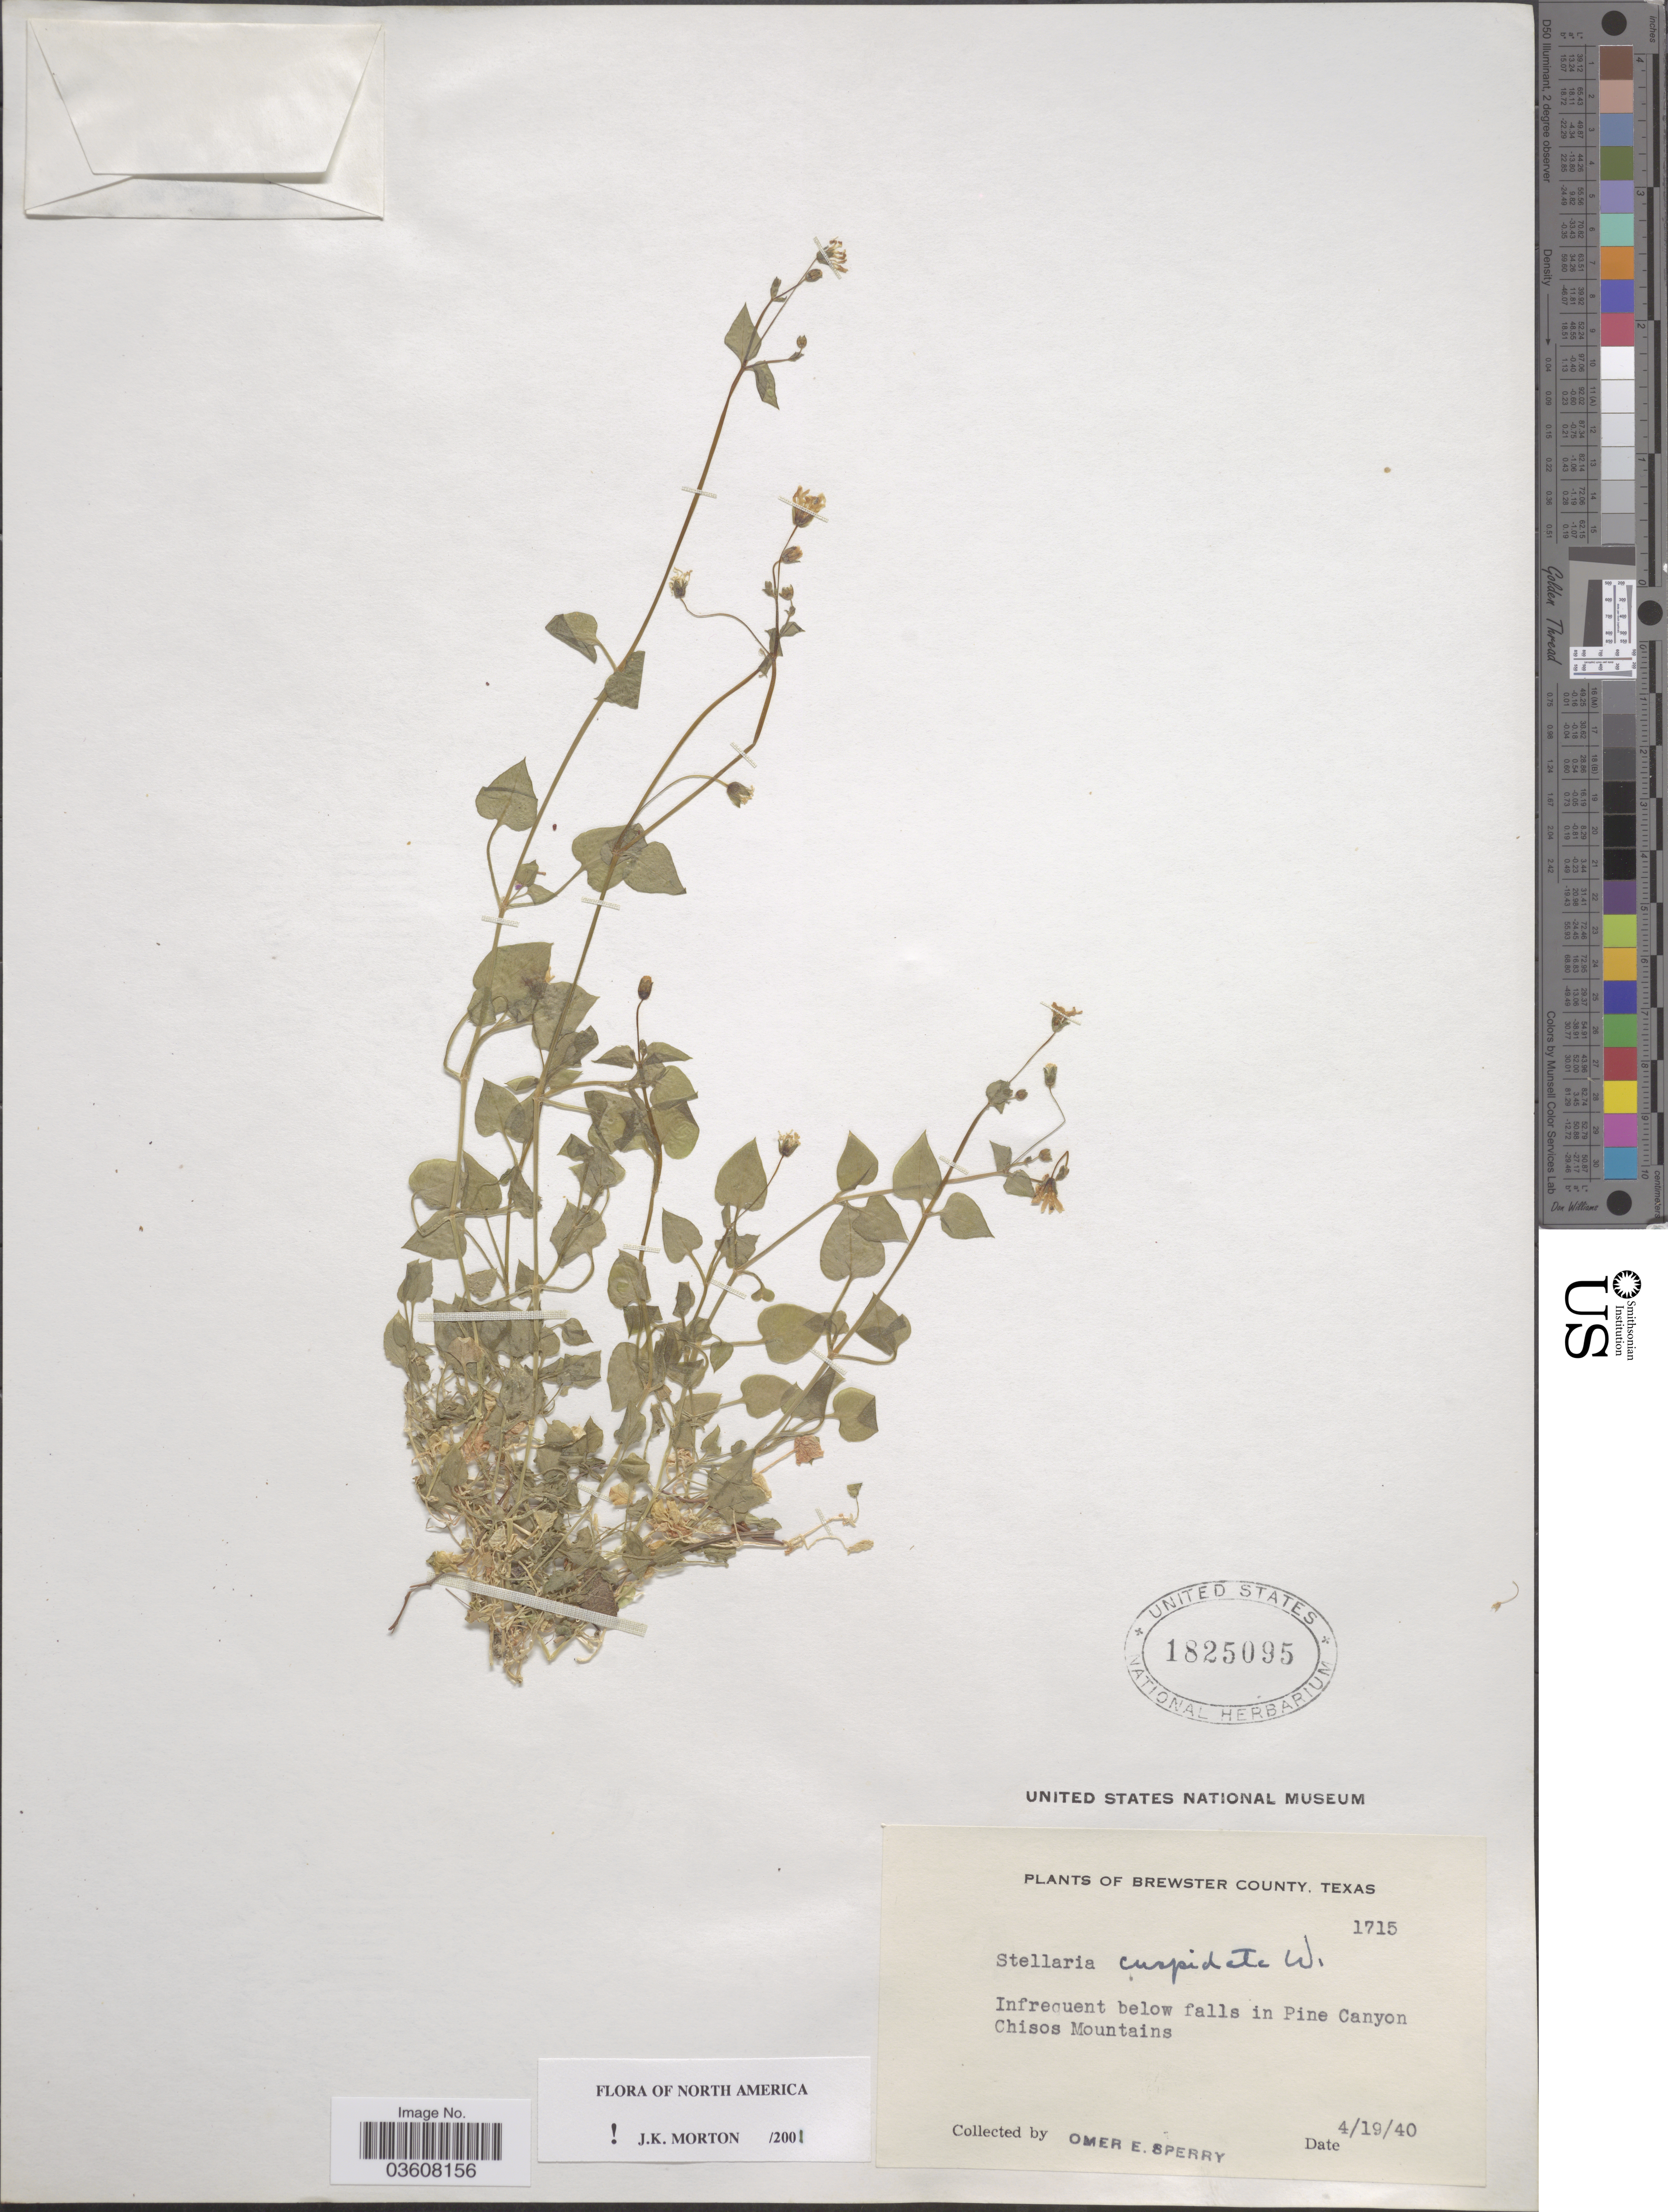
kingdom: Plantae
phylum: Tracheophyta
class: Magnoliopsida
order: Caryophyllales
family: Caryophyllaceae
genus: Stellaria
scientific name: Stellaria cuspidata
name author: Willd. ex Schltdl.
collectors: O. E. Sperry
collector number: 1715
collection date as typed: Transcribed d/m/y: 19/4/40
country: United States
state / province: Texas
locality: Brewster County. Below falls in Pine Canyon. Chisos Mountains.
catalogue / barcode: US 1825095